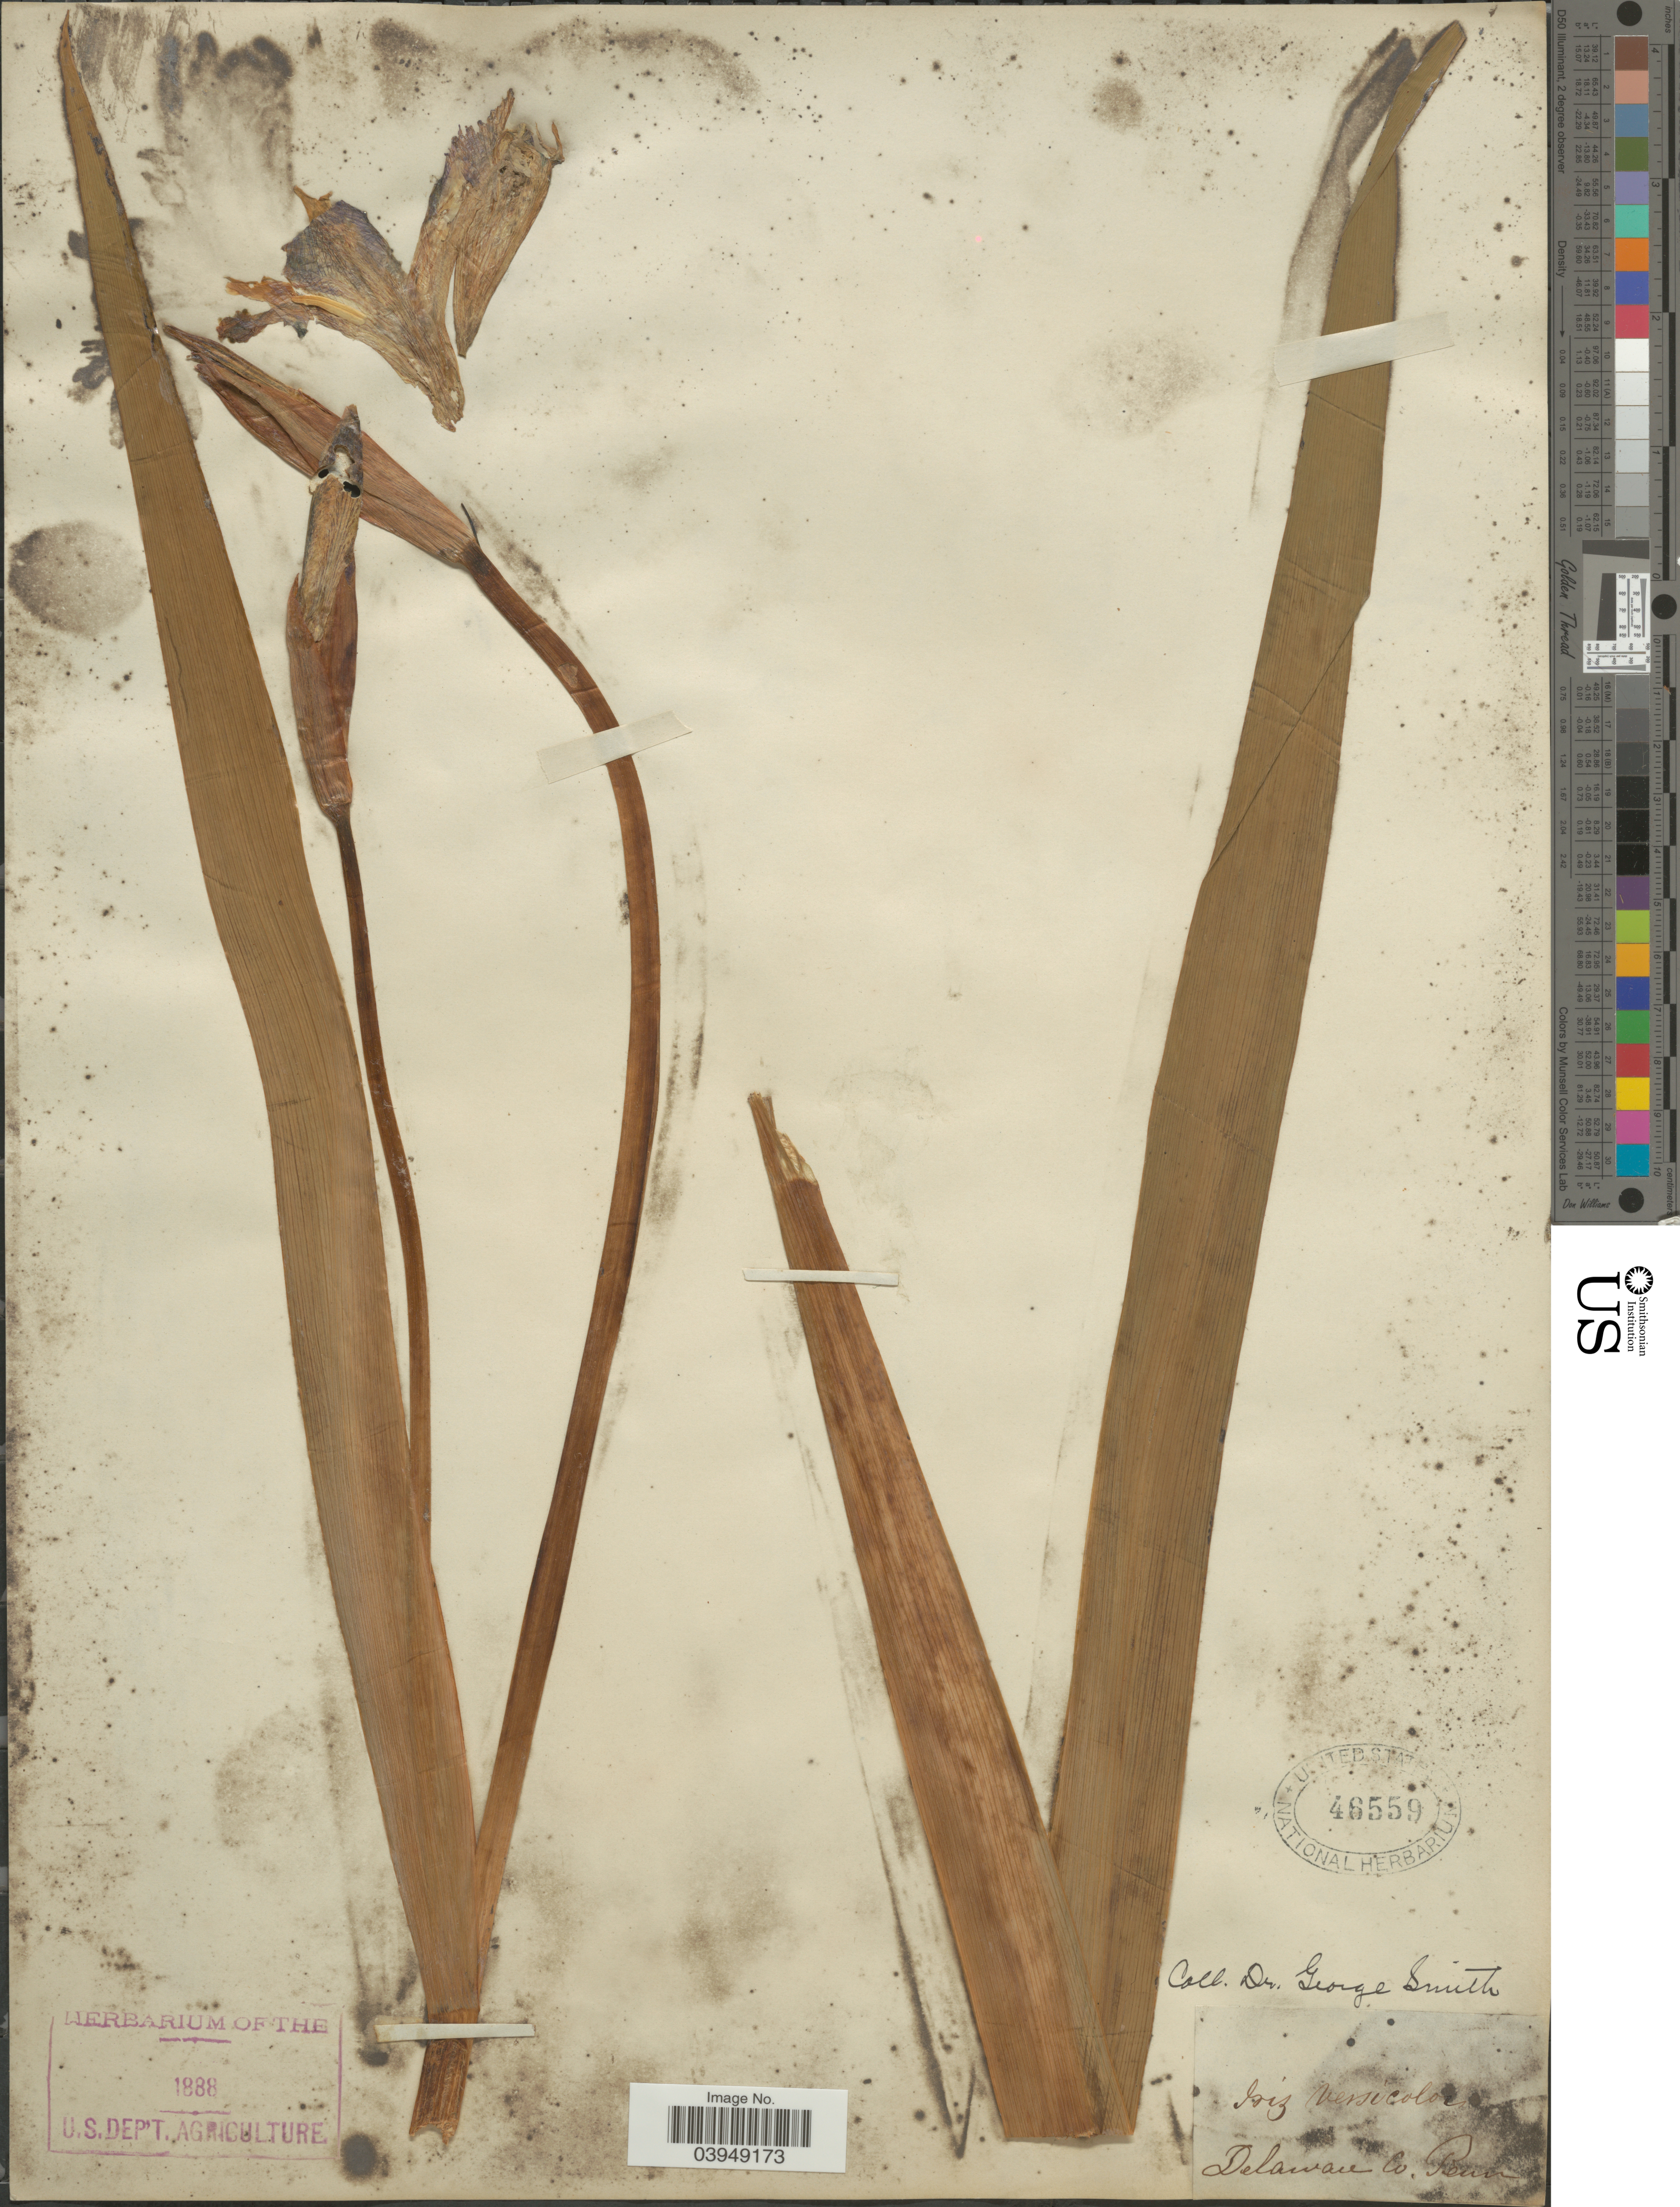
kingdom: Plantae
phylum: Tracheophyta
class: Liliopsida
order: Asparagales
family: Iridaceae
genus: Iris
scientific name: Iris versicolor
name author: L.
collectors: Geo. L. Smith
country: United States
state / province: Pennsylvania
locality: Delaware Co.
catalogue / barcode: US 46559